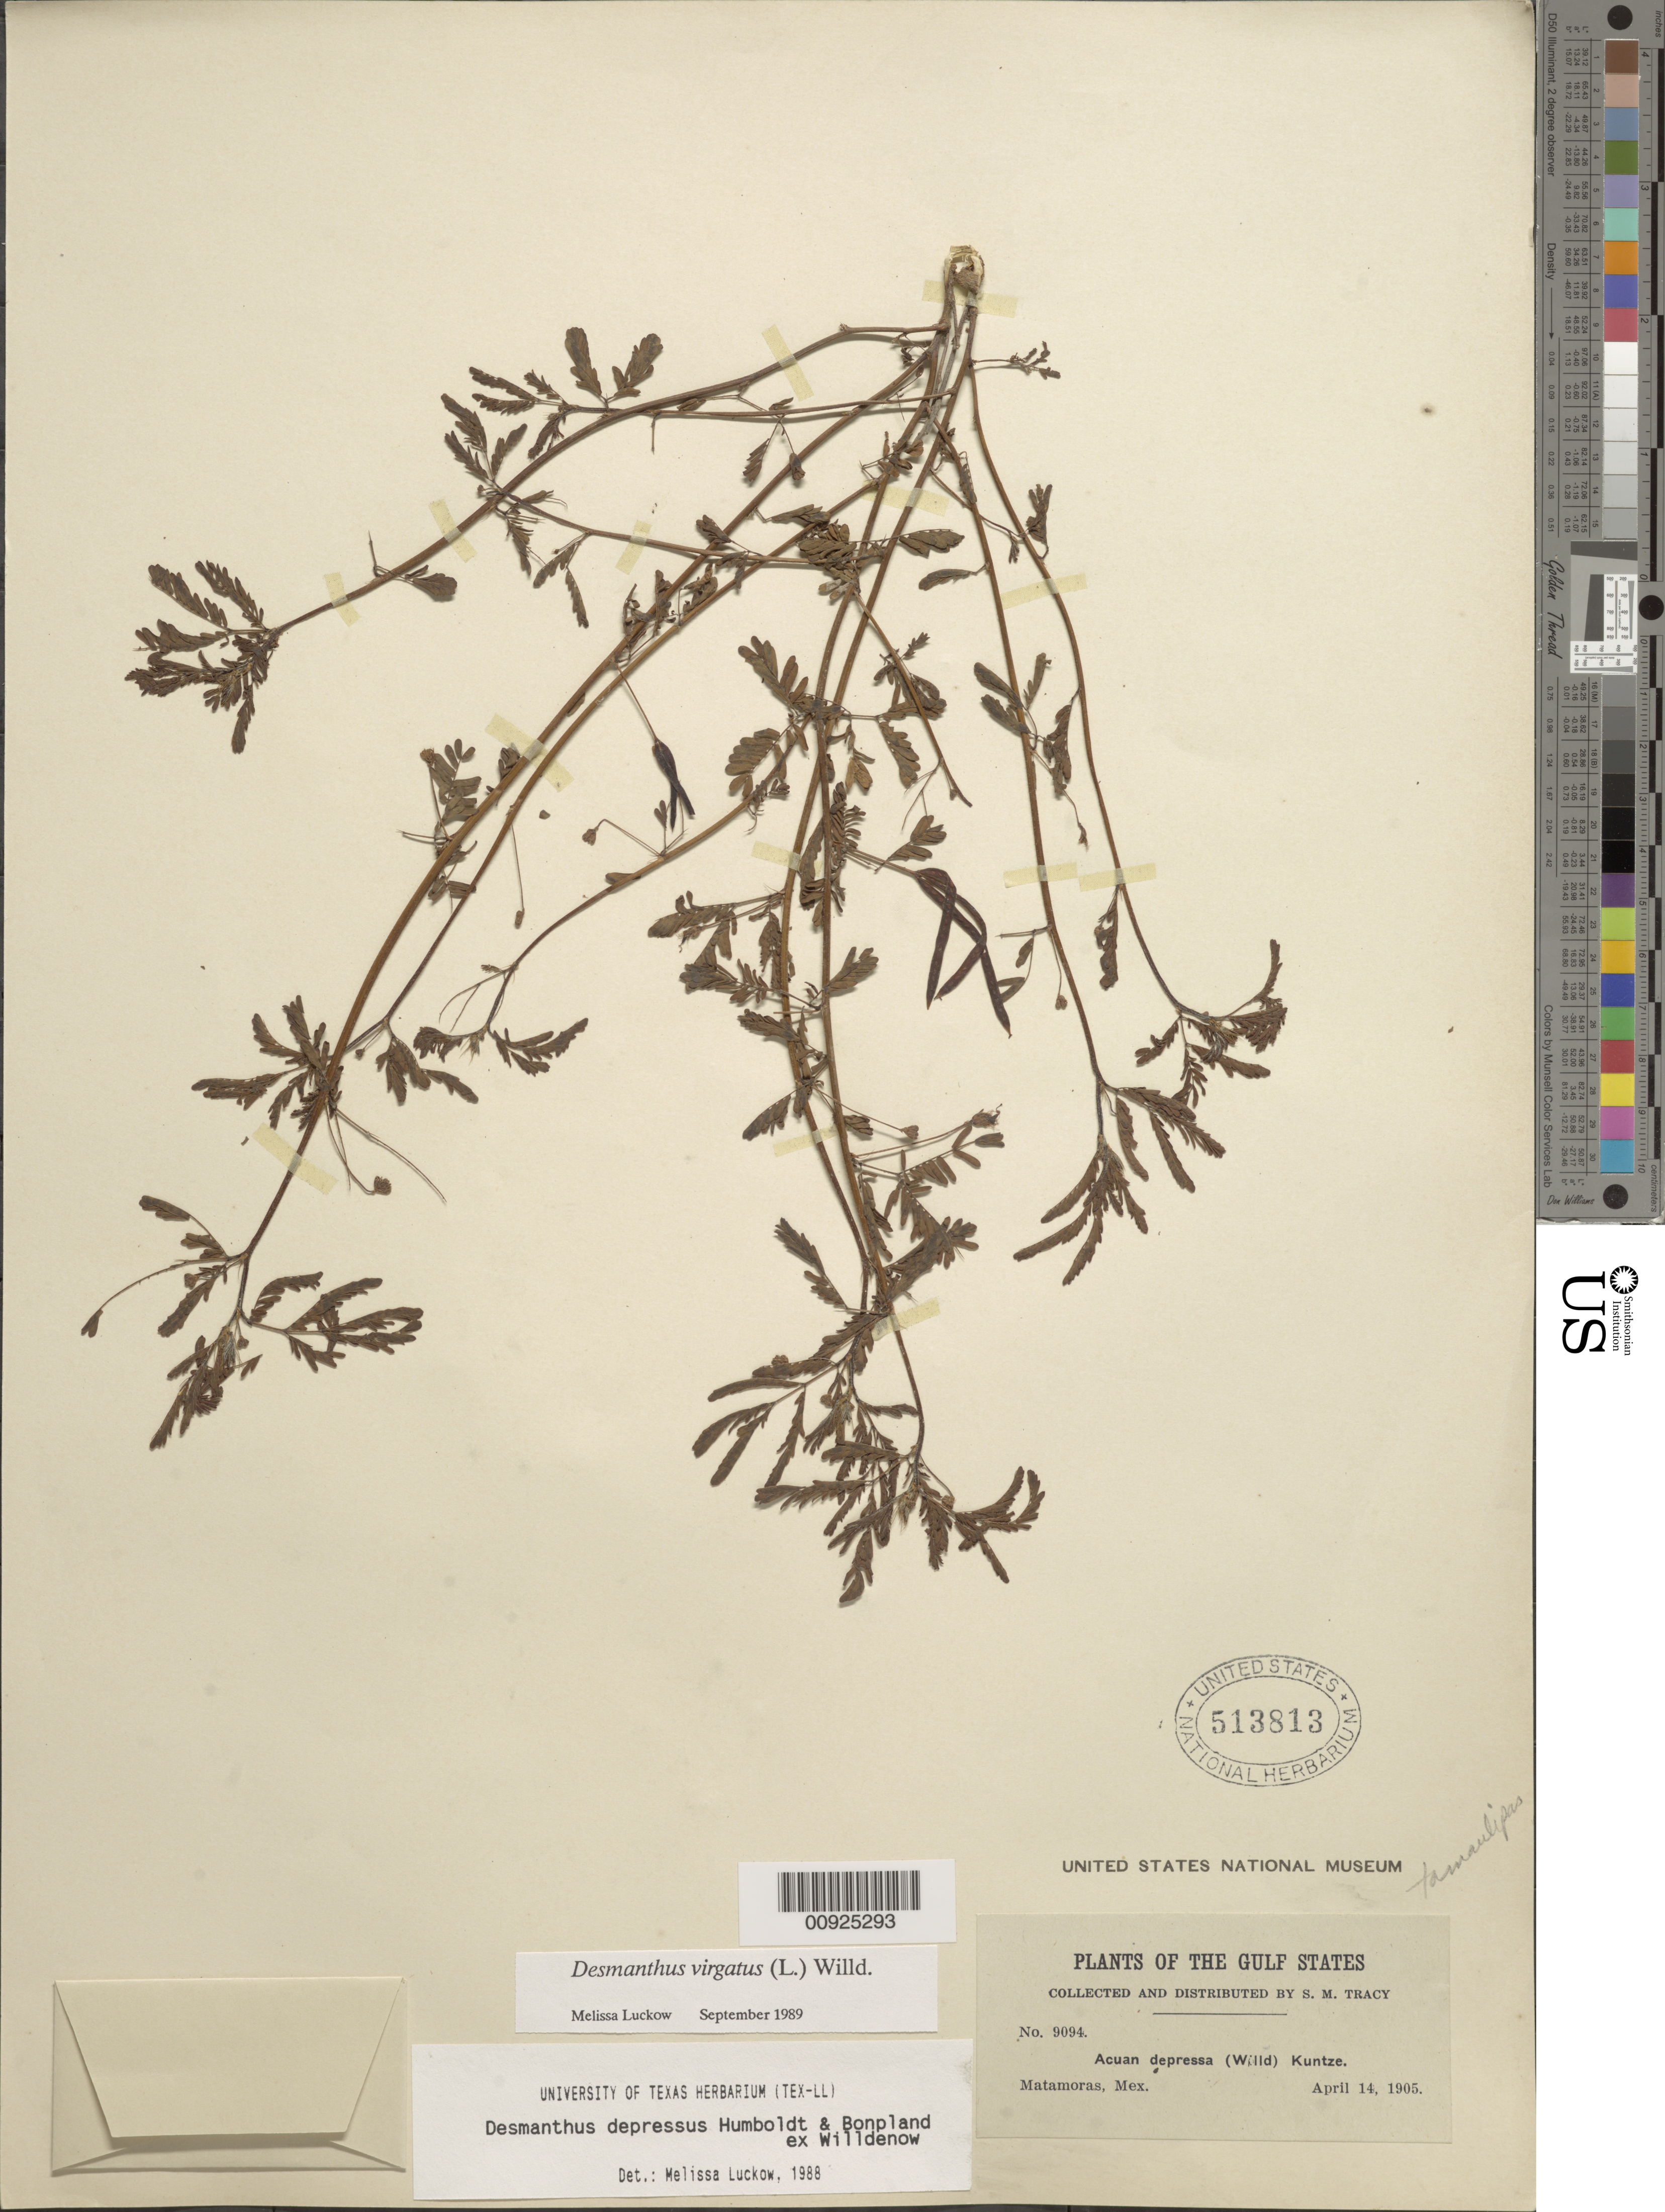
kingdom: Plantae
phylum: Tracheophyta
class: Magnoliopsida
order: Fabales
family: Fabaceae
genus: Desmanthus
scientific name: Desmanthus virgatus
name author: (L.) Willd.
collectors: S. M. Tracy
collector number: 9094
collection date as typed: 14 Apr 1905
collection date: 1905-04-14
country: Mexico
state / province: Tamaulipas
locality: Matamoras [sic, correct spelling Matamoros].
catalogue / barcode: US 513813